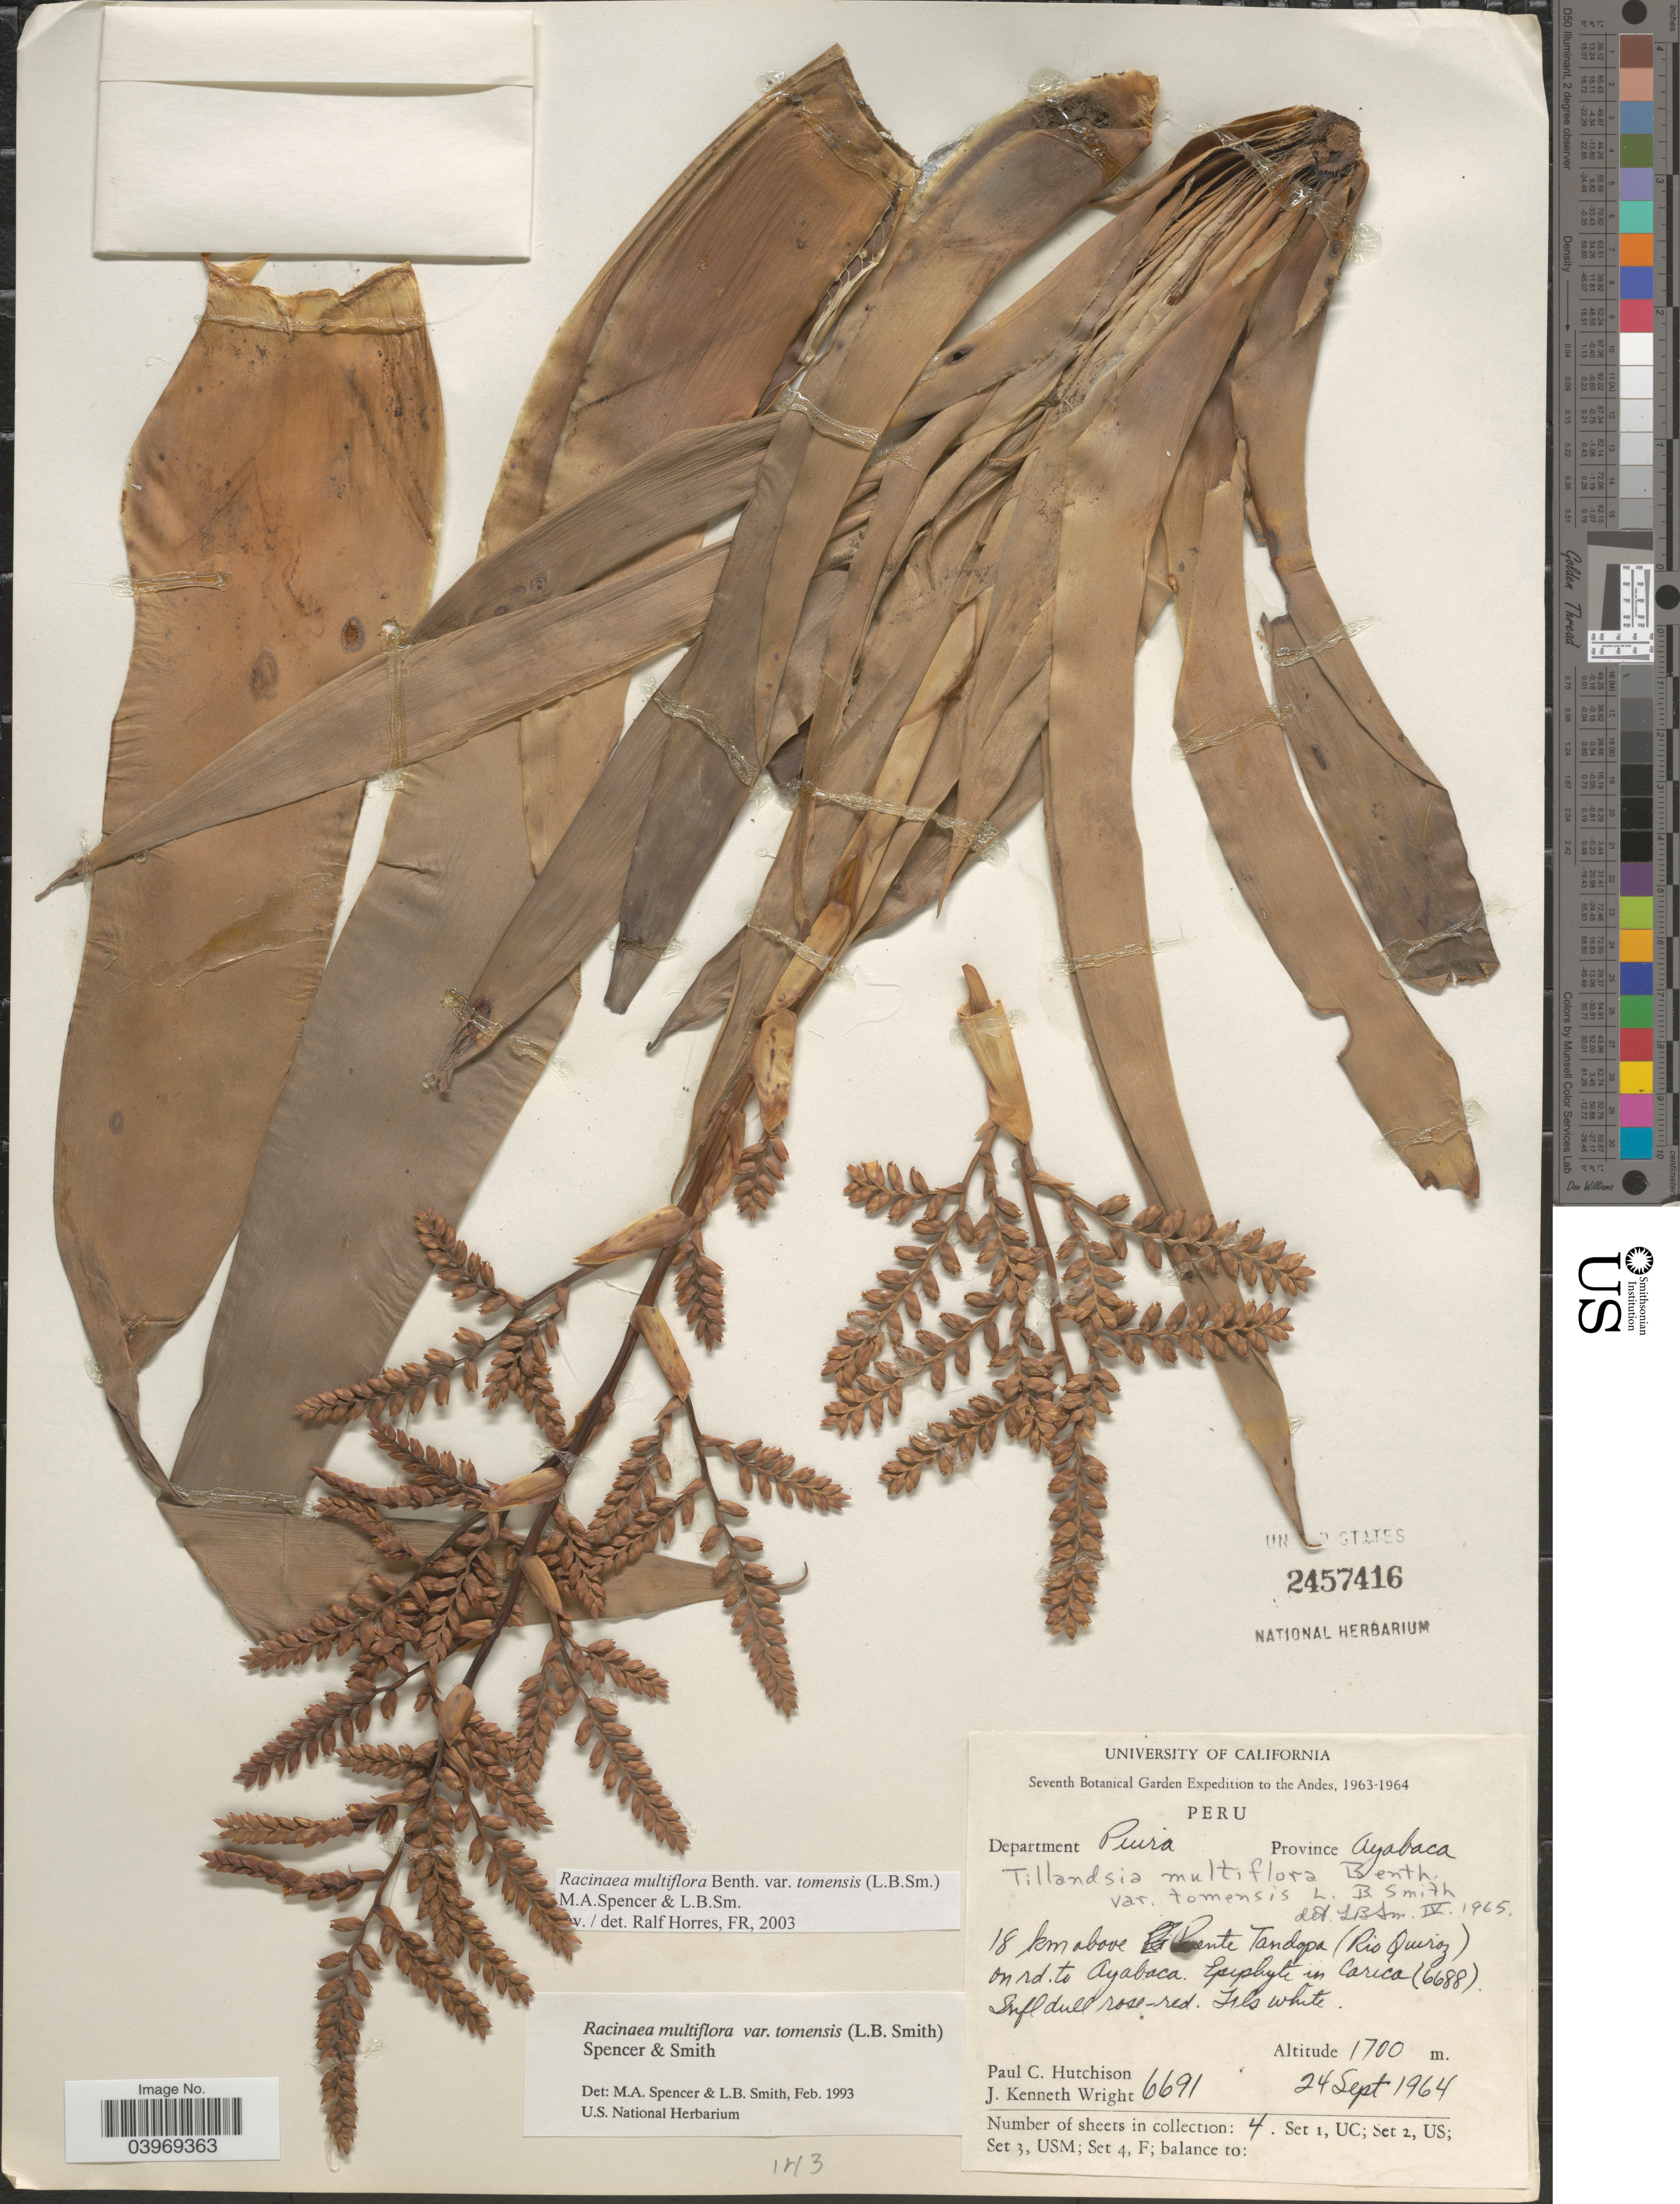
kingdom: Plantae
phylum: Tracheophyta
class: Liliopsida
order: Poales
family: Bromeliaceae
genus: Racinaea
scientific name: Racinaea multiflora var. tomensis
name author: (L.B. Sm.) M.A. Spencer & L.B. Sm.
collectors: P. C. Hutchison & J. K. Wright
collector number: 6691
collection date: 1964-09-24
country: Peru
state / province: Piura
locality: The Andes. Department Piura. Province Ayabaca. 18 km above Puente Tandopa (Rio Quiroz) on rd. to Ayabaca.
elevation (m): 1700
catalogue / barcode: US 2457416